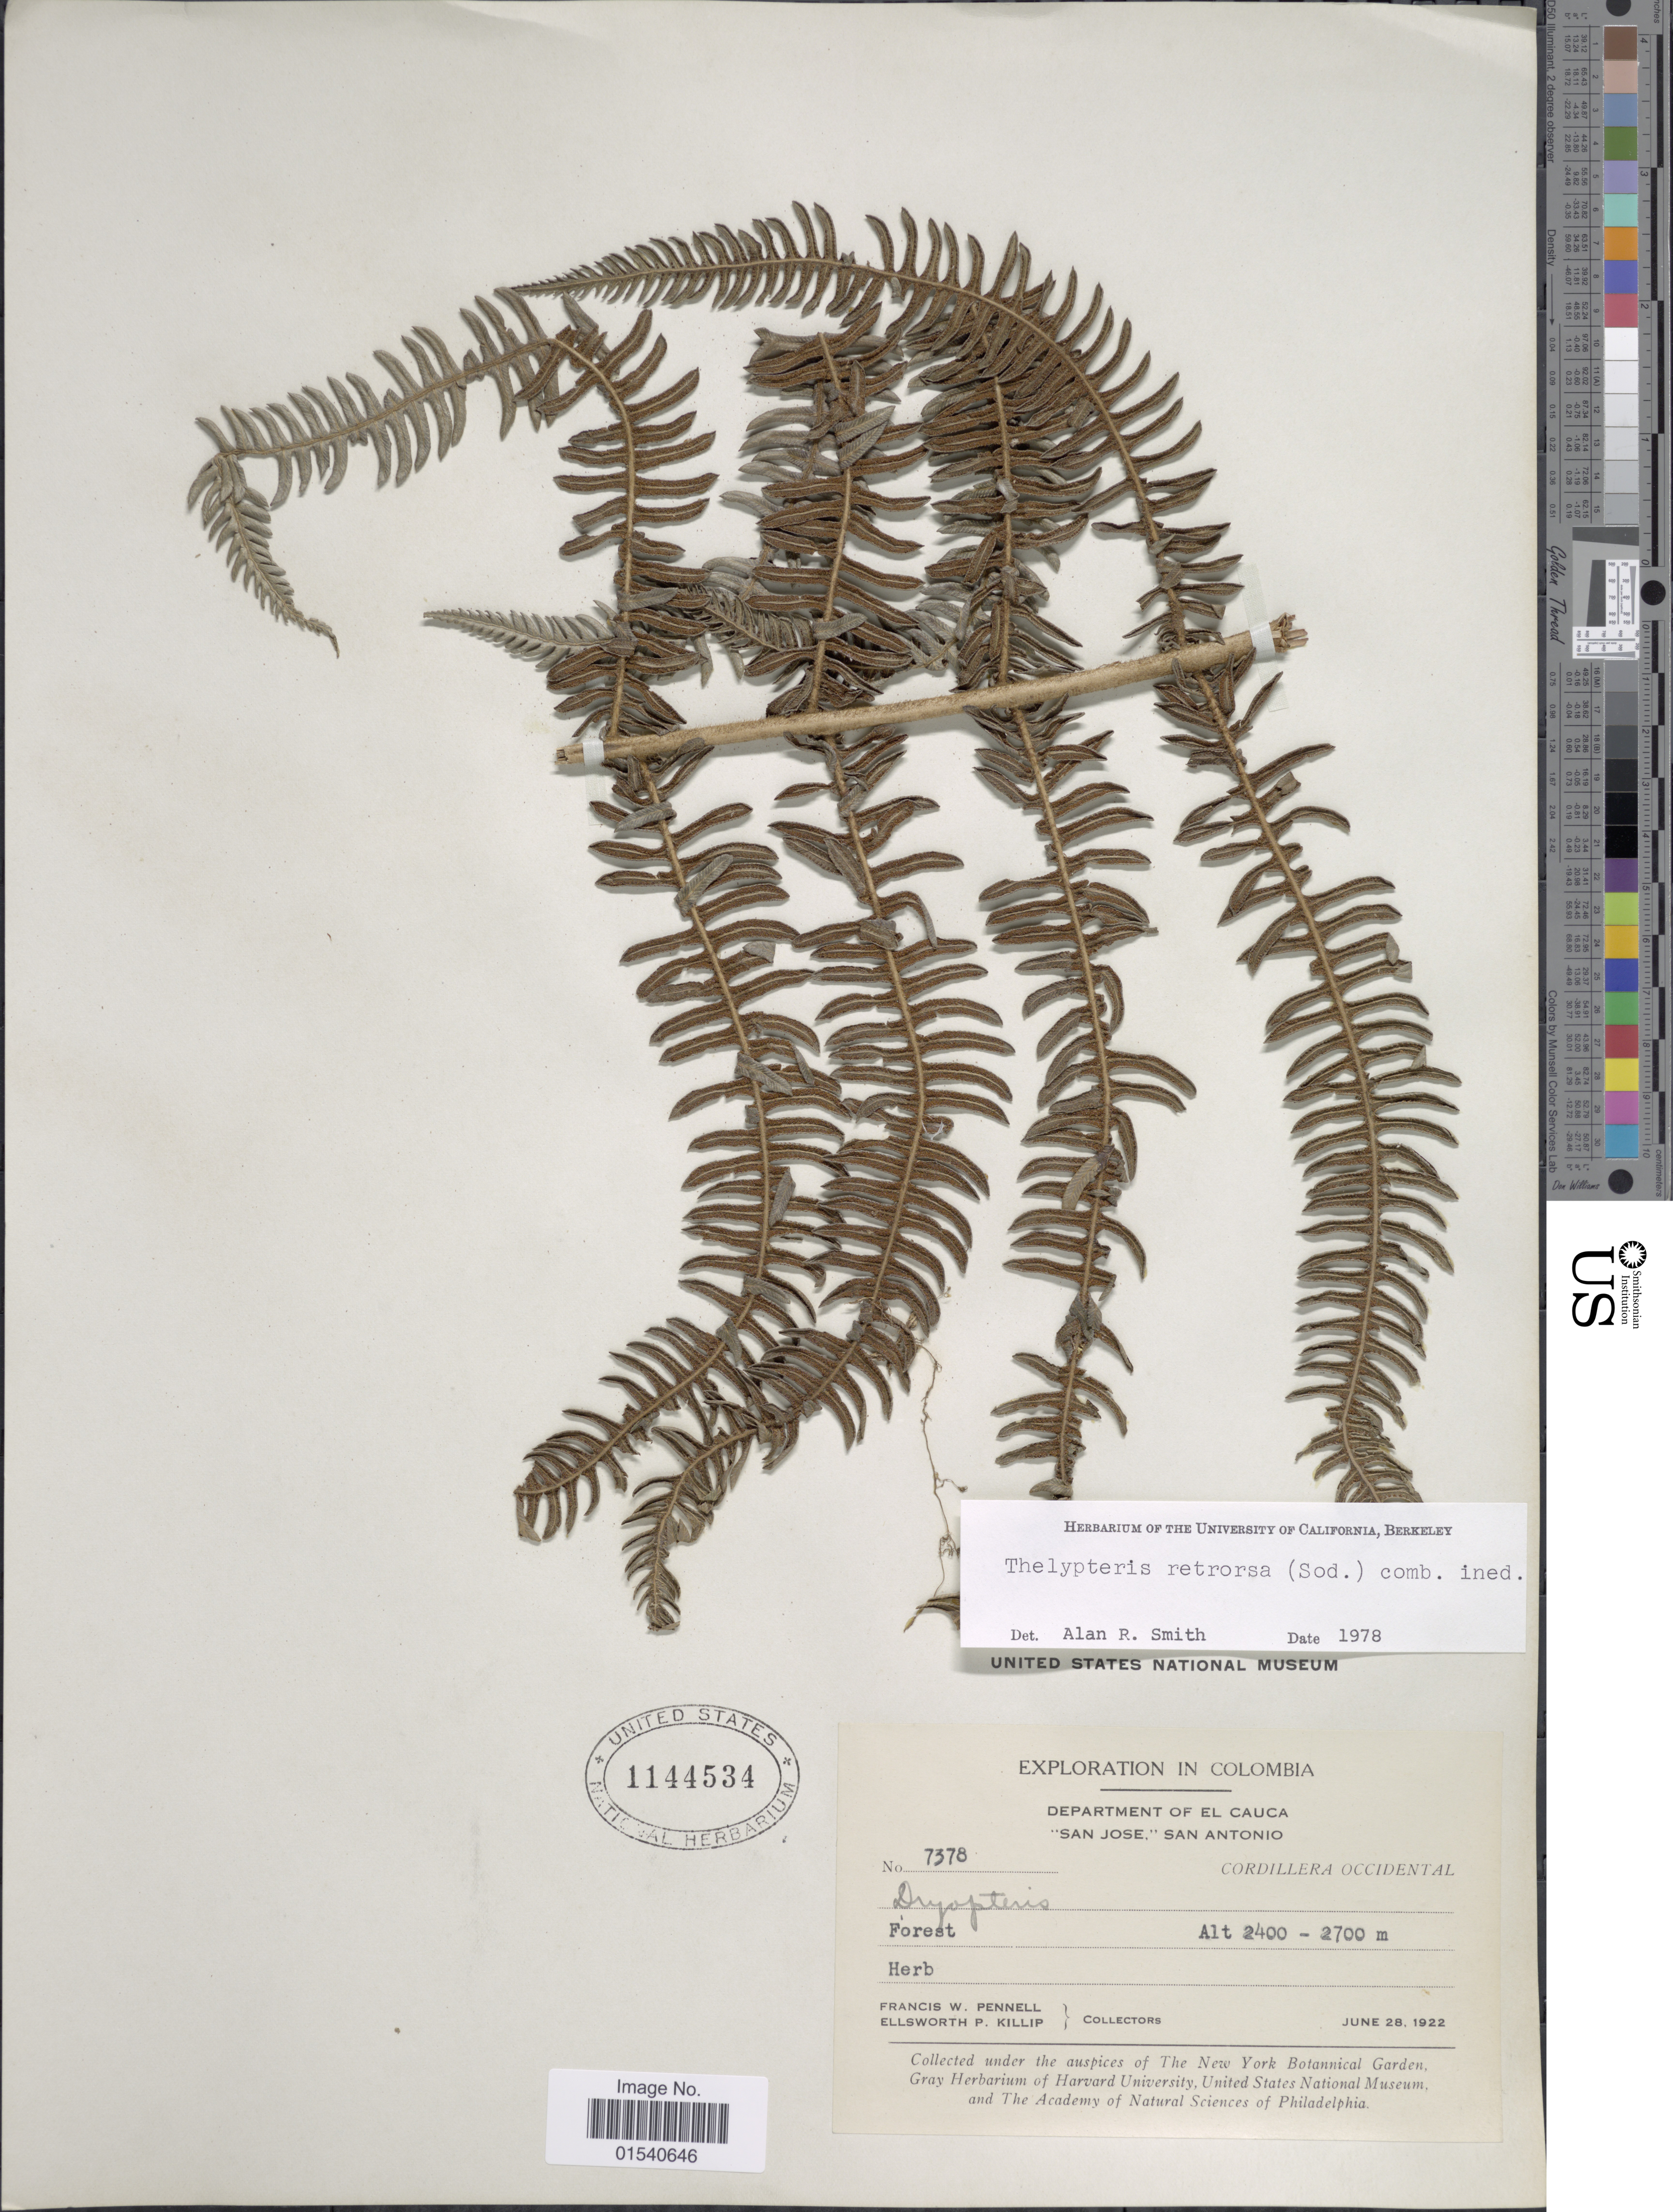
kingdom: Plantae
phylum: Tracheophyta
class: Polypodiopsida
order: Polypodiales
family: Thelypteridaceae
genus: Amauropelta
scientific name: Amauropelta pilosohispida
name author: (Hook.) A.R. Sm.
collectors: F. W. Pennell & E. P. Killip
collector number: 7378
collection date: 1922-06-28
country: Colombia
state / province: Cauca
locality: Department of EL Cauca 'San Jose,' San Antonio, Cordillera Occidental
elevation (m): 2400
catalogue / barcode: US 1144534